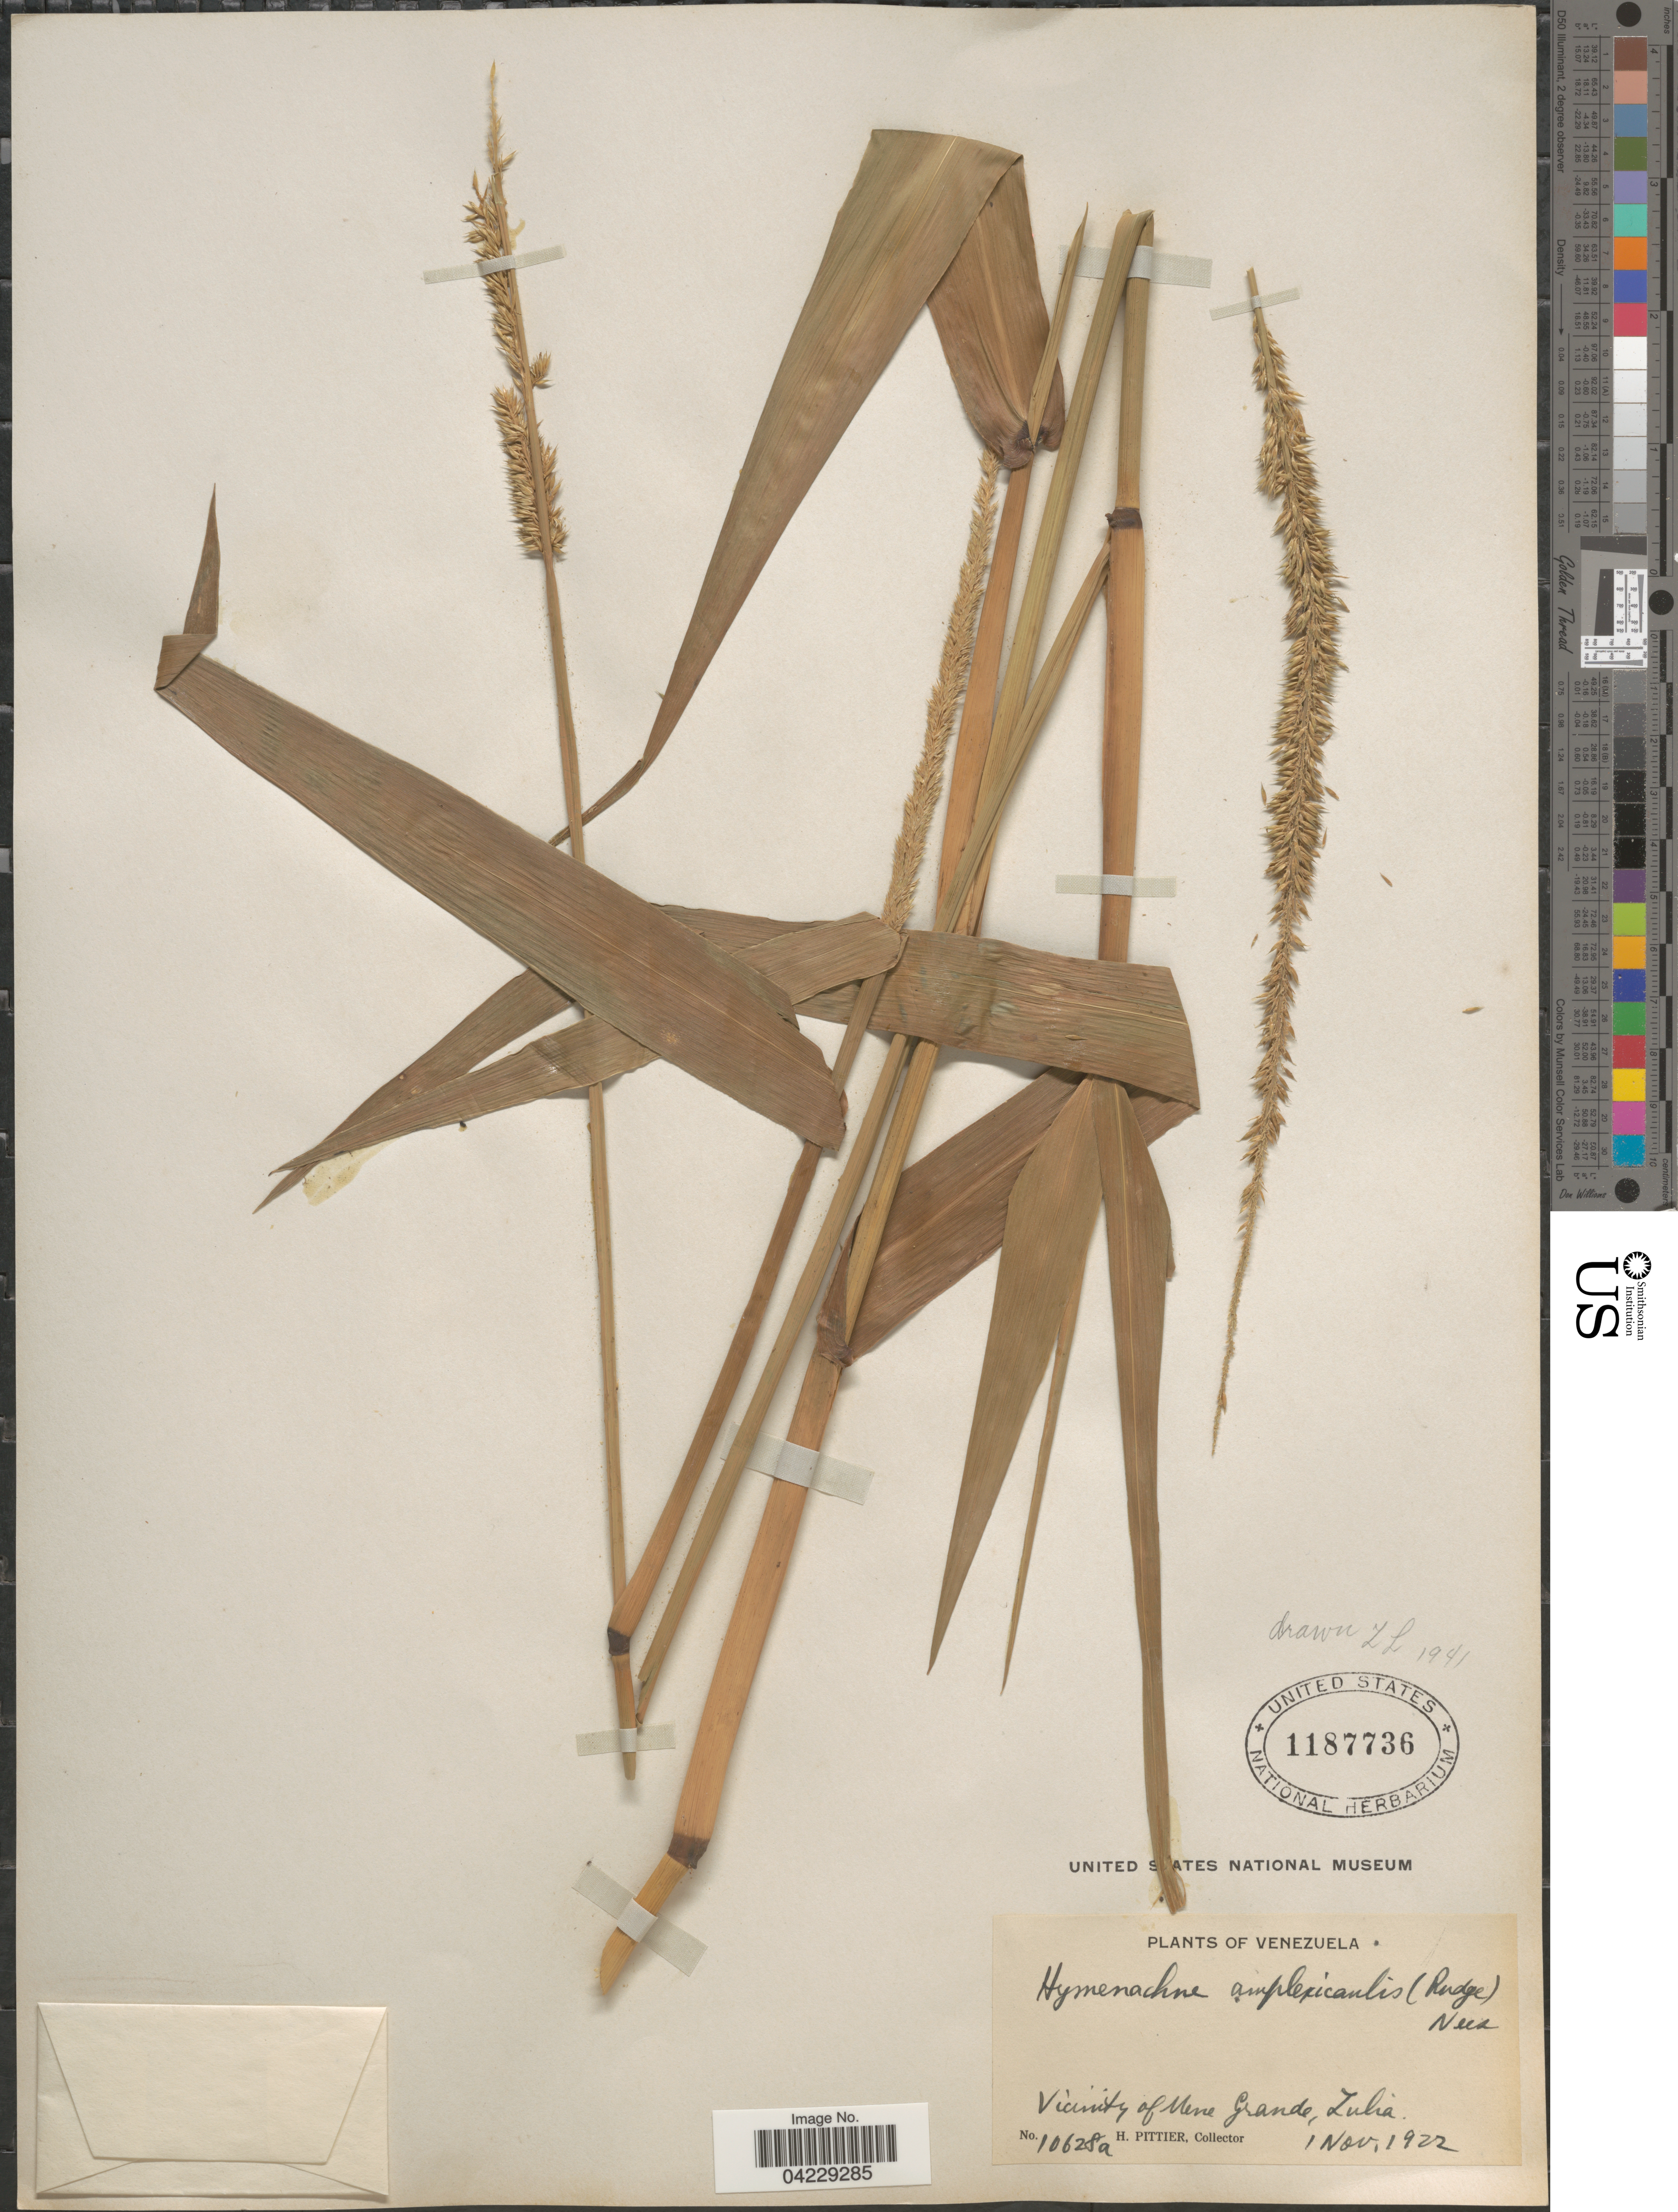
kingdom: Plantae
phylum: Tracheophyta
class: Liliopsida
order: Poales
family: Poaceae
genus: Hymenachne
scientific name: Hymenachne amplexicaulis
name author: (Rudge) Nees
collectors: H. F. Pittier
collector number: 10628a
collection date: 1922-11-01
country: Venezuela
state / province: Zulia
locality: Vicinity of Mene Grande.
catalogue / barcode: US 1187736